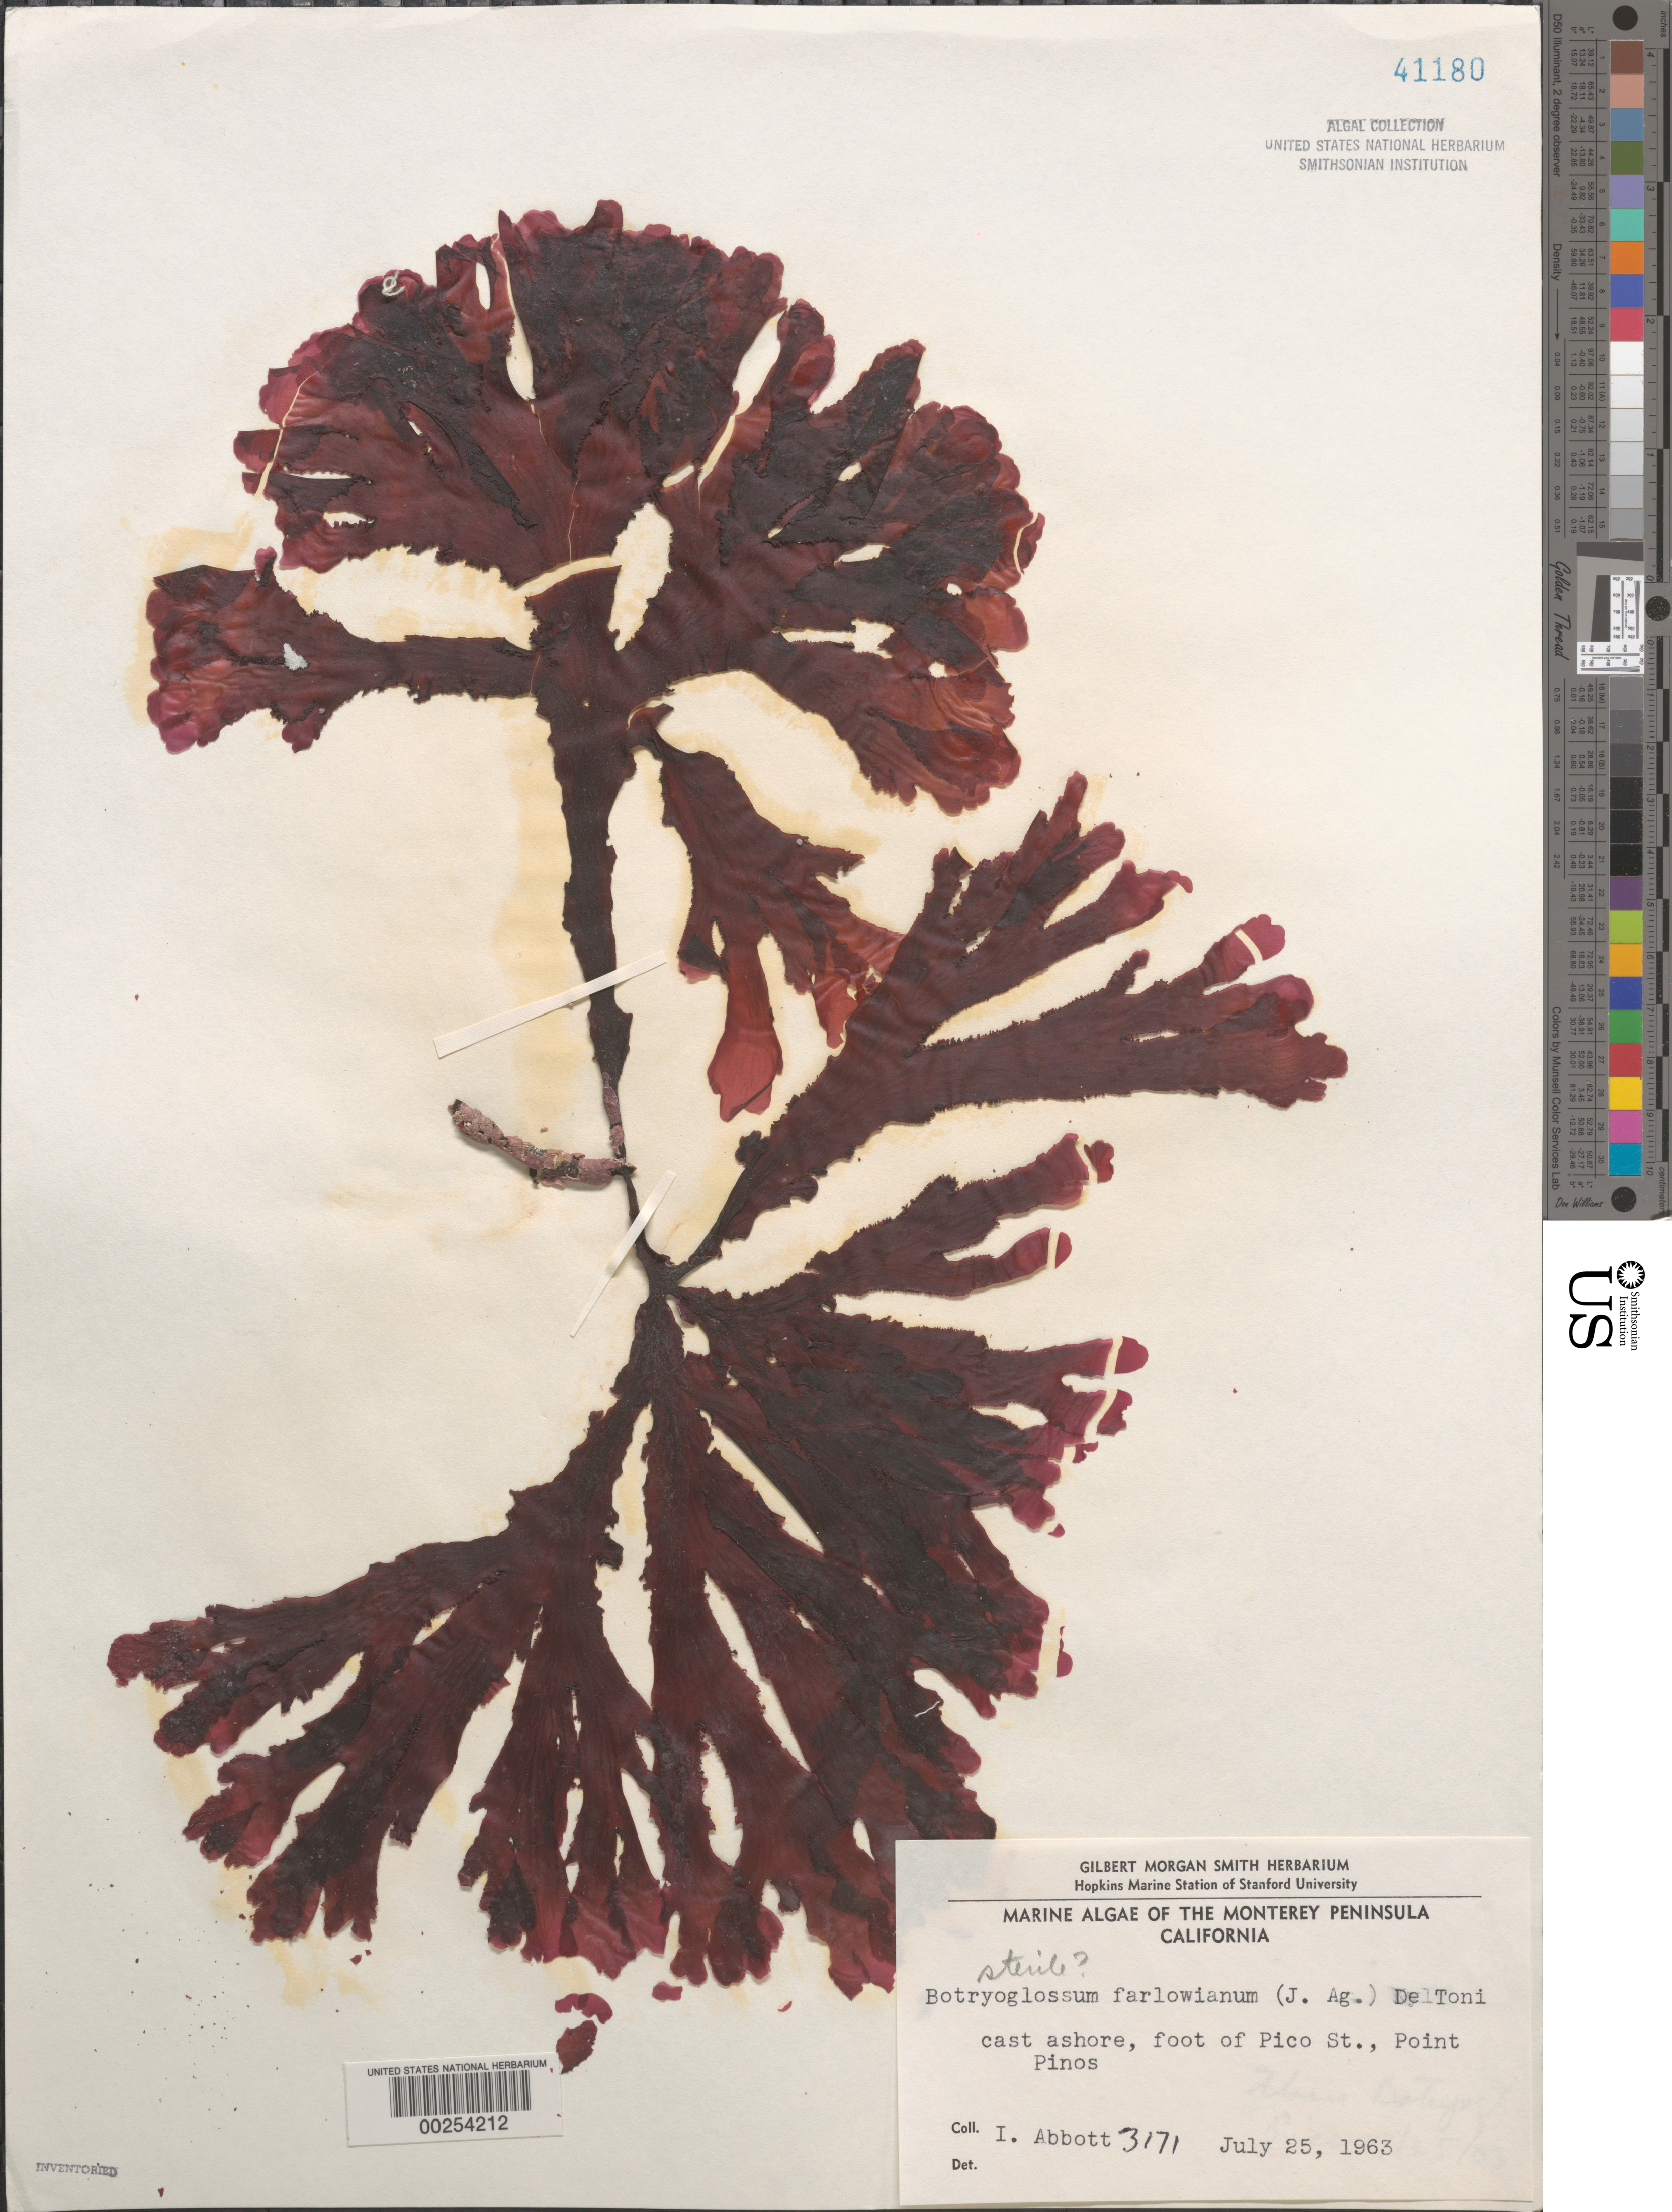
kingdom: Plantae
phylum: Rhodophyta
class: Florideophyceae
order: Ceramiales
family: Delesseriaceae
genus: Botryoglossum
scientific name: Botryoglossum farlowianum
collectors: I. A. Abbott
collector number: IAA 3171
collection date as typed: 25 Jul 1963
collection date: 1963-07-25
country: United States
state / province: California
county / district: Monterey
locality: Point Pinos, foot of Pico Street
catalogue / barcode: US 41180